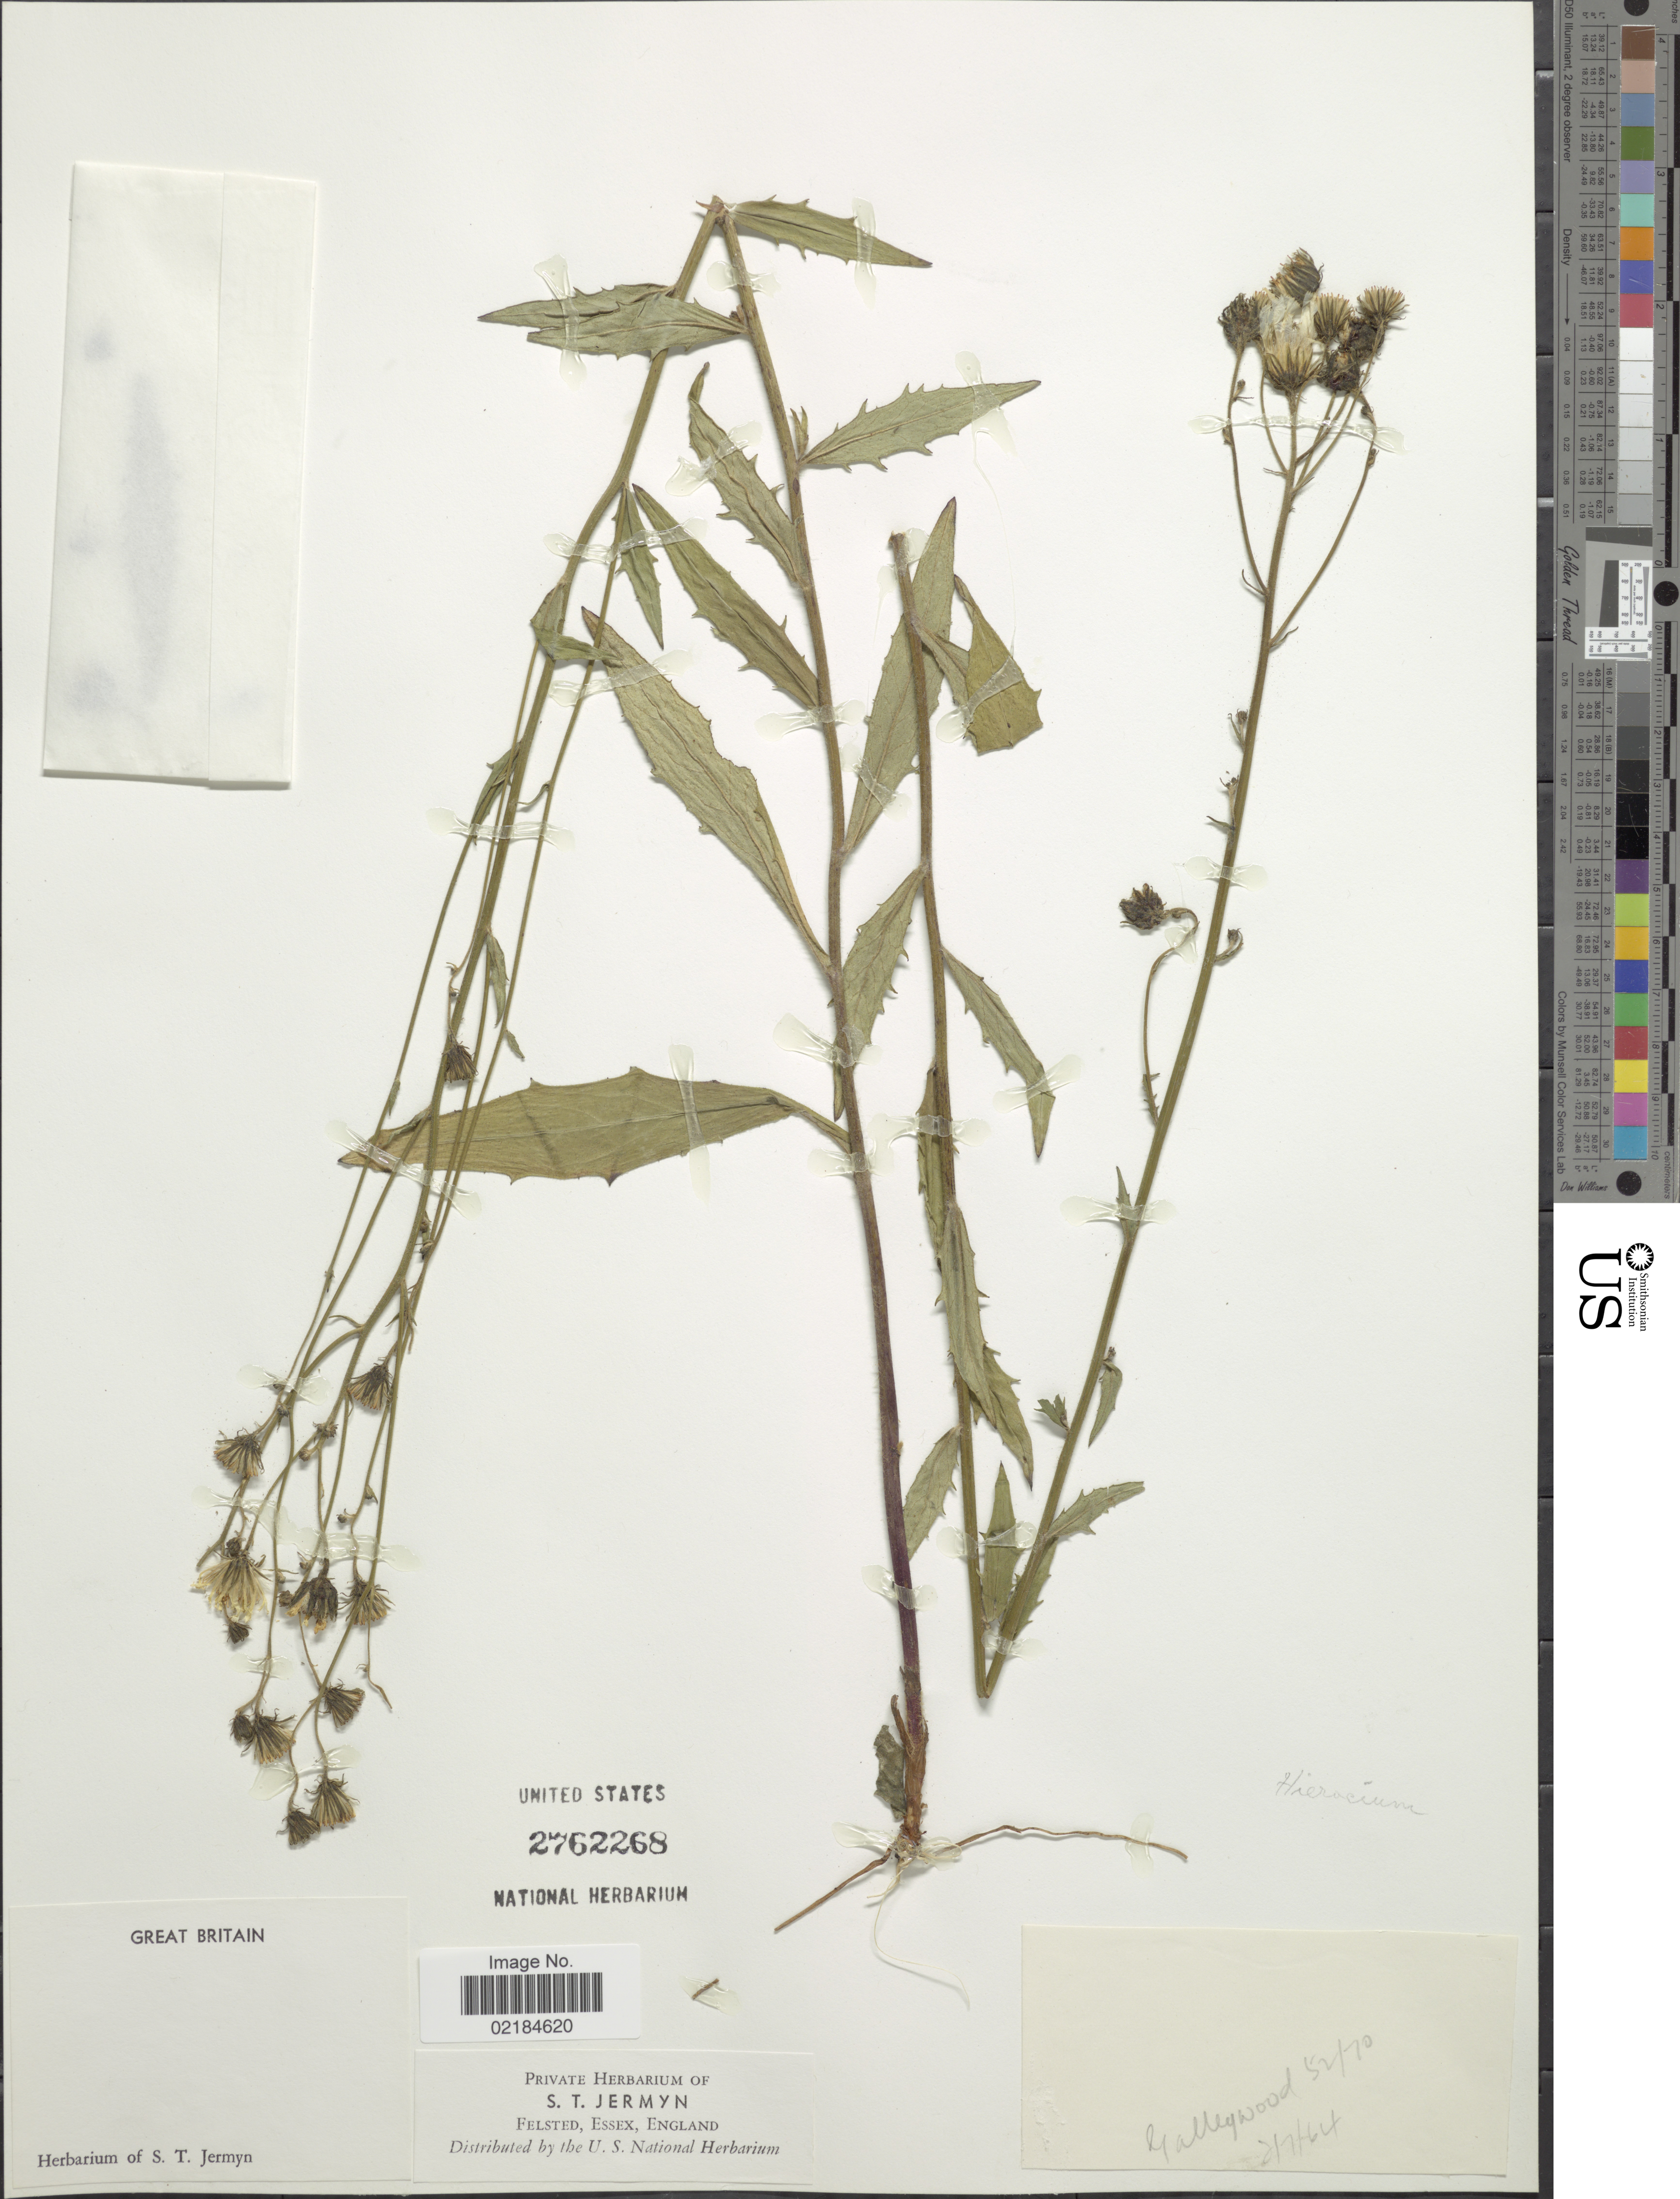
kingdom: Plantae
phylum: Tracheophyta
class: Magnoliopsida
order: Asterales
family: Asteraceae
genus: Hieracium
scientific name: Hieracium repandulare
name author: Druce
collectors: ex herb. S. T. Jermyn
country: United Kingdom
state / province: England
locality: Great Britain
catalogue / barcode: US 2762268